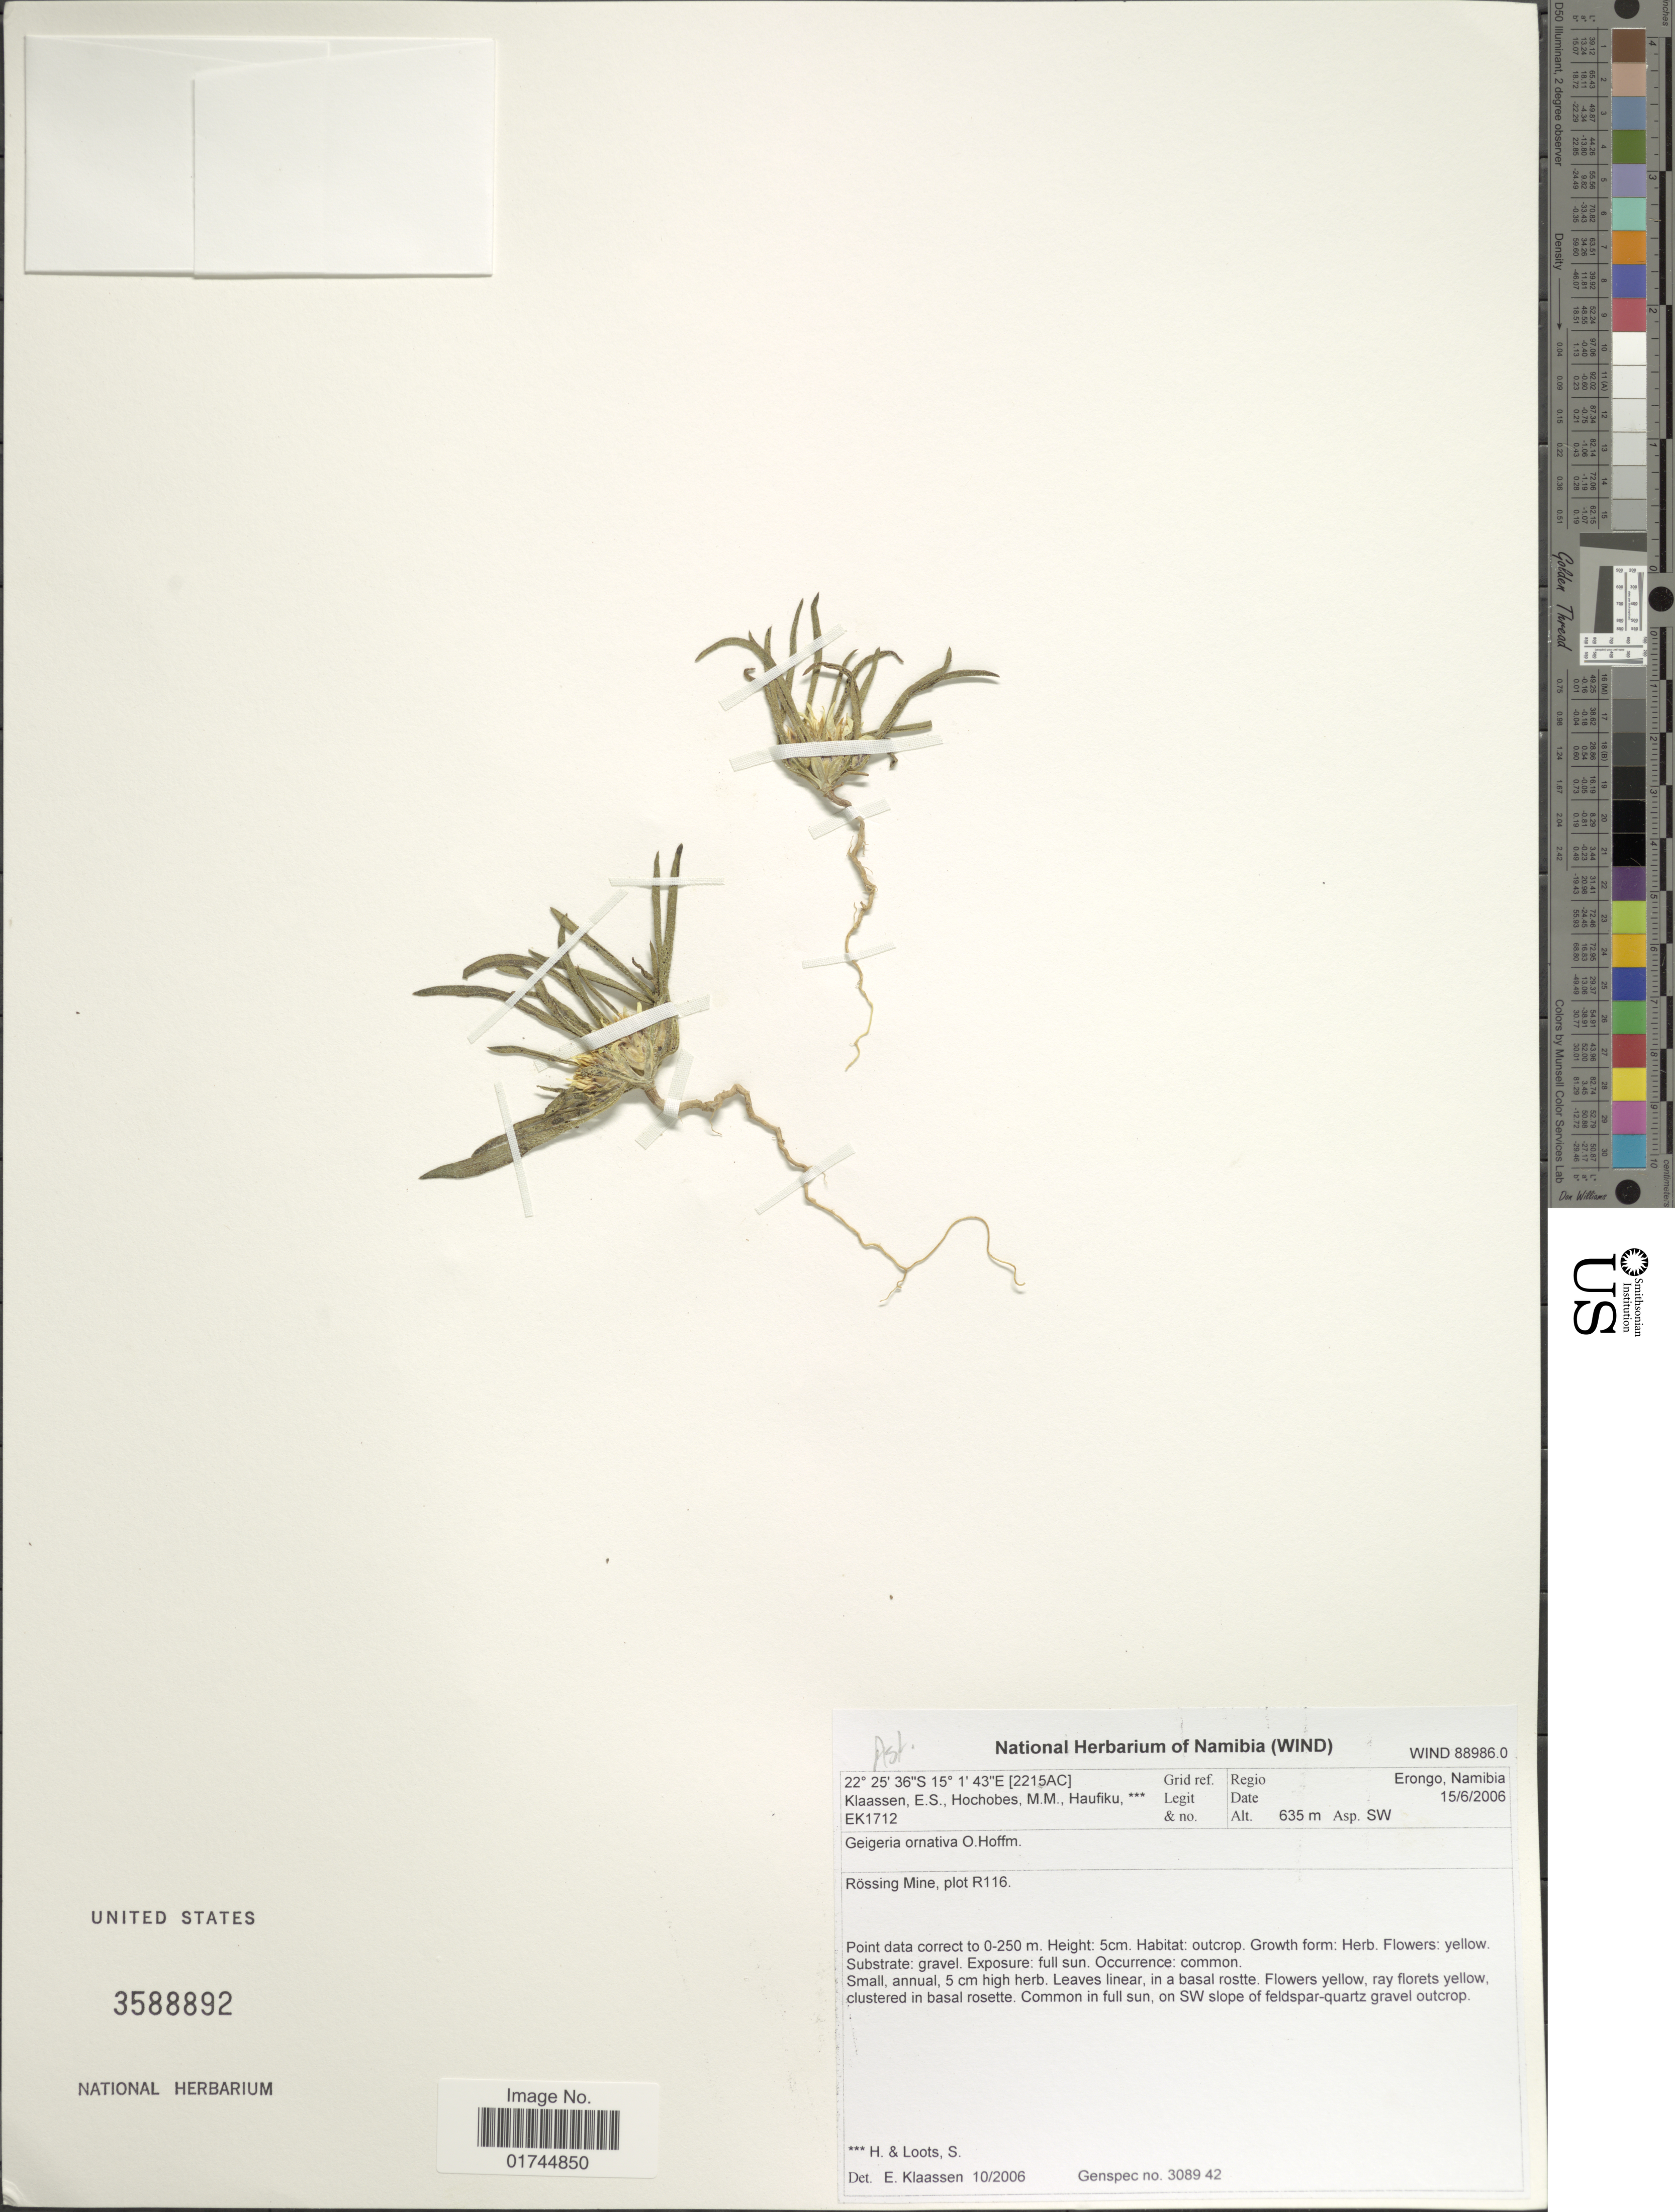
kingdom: Plantae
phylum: Tracheophyta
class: Magnoliopsida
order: Asterales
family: Asteraceae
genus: Geigeria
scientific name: Geigeria ornativa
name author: O. Hoffm.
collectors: E. S. Klaassen, M. Hochobes & H. Haufiku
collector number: EK1712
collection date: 2006-06-15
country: Namibia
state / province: Erongo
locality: Rossing Mine, Plot R116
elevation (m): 635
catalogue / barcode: US 3588892